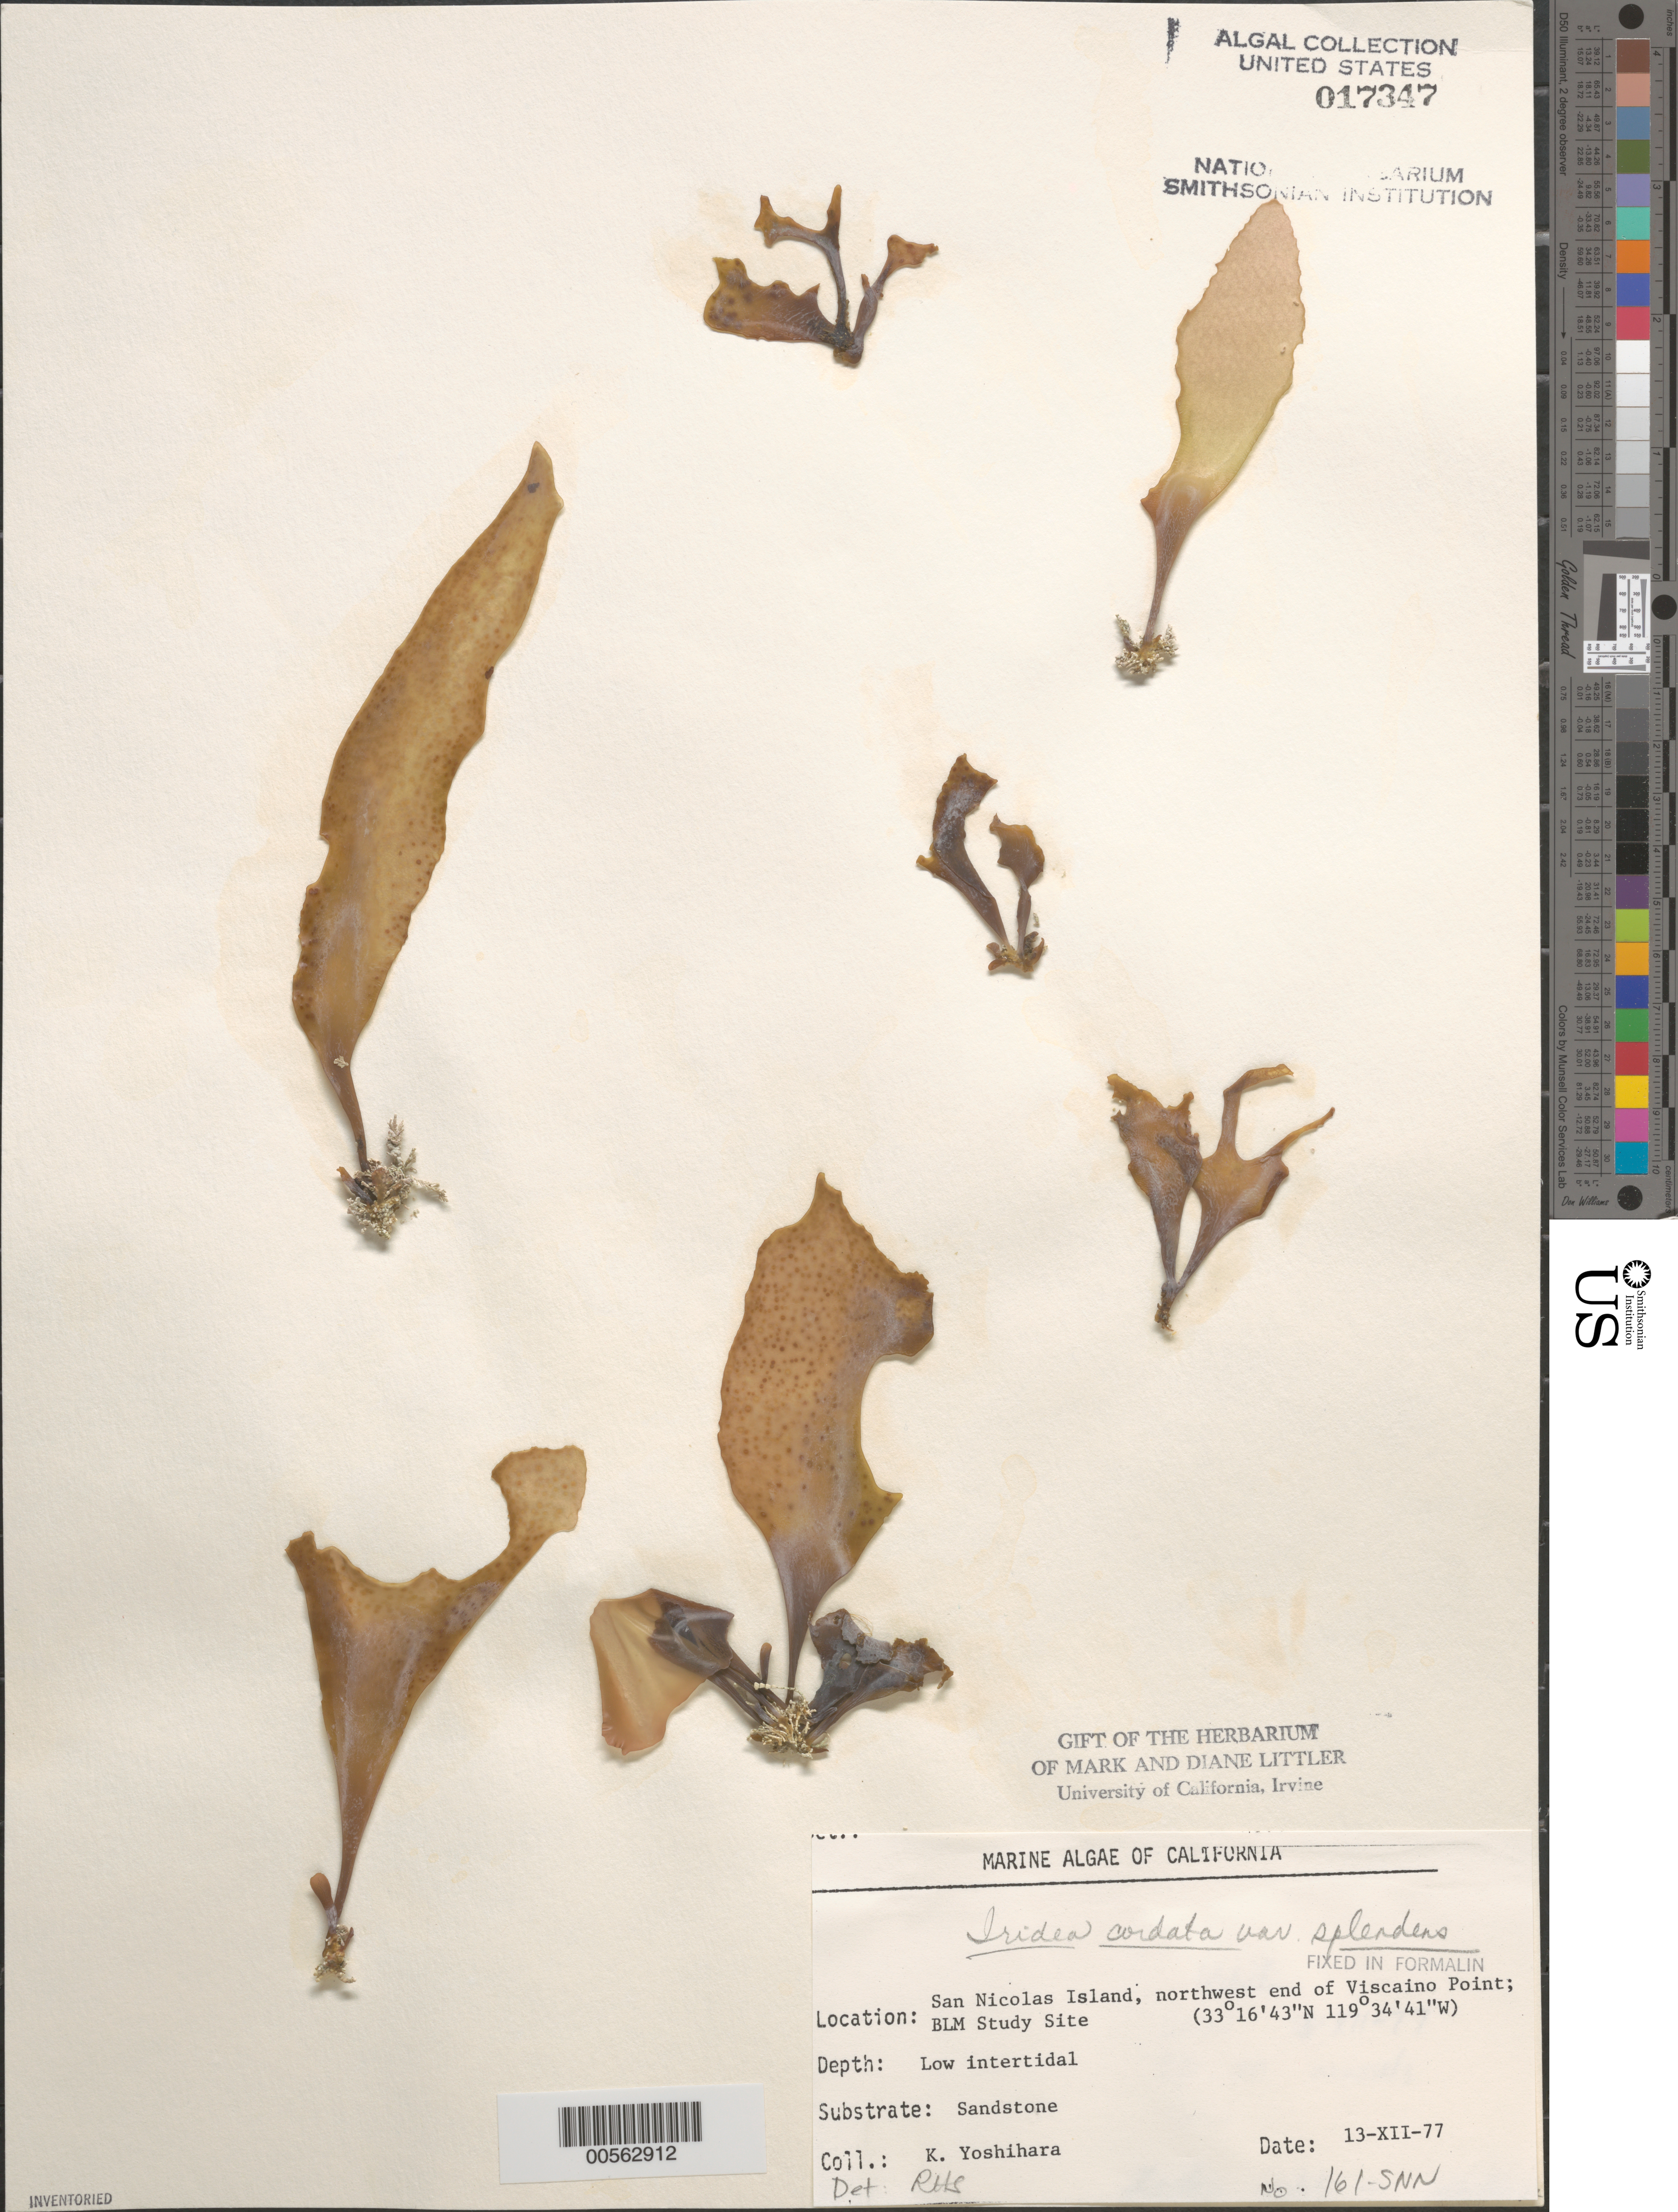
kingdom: Plantae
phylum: Rhodophyta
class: Florideophyceae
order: Gigartinales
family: Gigartinaceae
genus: Iridaea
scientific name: Iridaea cordata var. splendens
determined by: Sims, Robert H.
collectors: K. Yoshihara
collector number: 161-snn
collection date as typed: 13 Dec 1977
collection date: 1977-12-13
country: United States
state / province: California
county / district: Ventura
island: San Nicolas Island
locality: Viscaino Point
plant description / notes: BLM-SOCALBIGHT Rocky Intertidal Survey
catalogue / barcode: US 17347